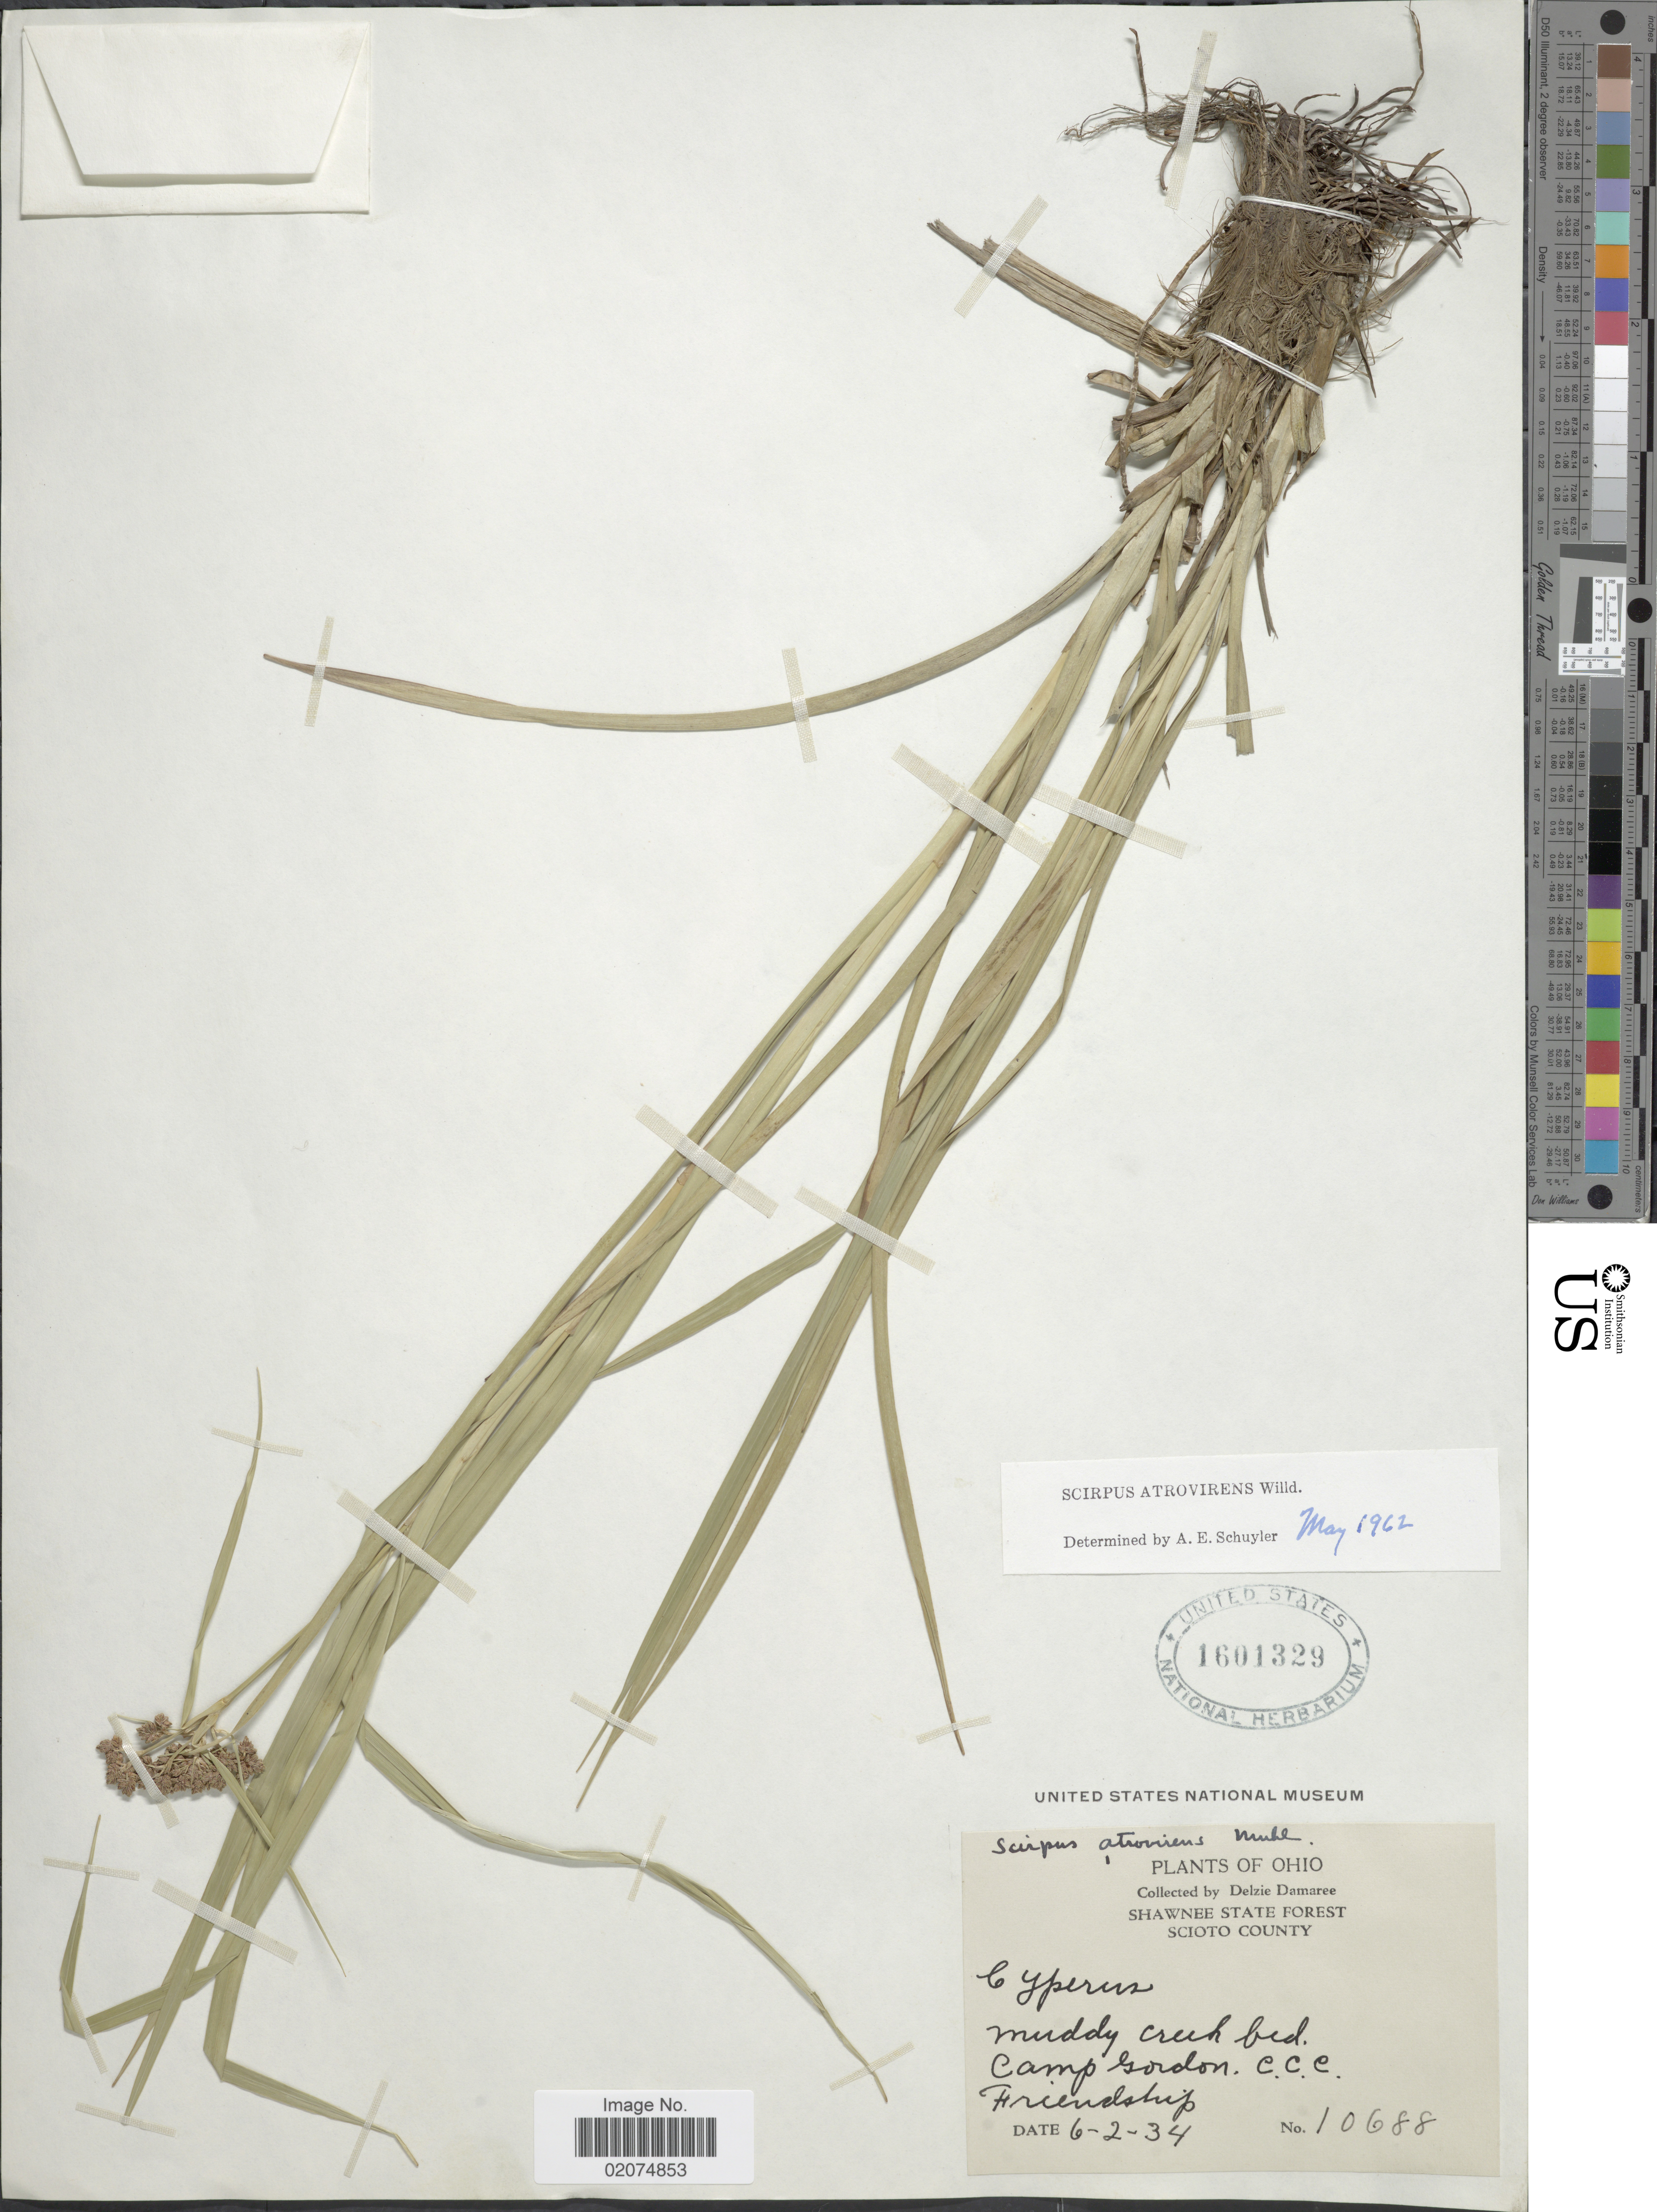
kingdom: Plantae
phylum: Tracheophyta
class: Liliopsida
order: Poales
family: Cyperaceae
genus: Scirpus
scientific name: Scirpus atrovirens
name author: Willd.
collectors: D. Demaree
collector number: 10688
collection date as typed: Transcribed d/m/y: 2/6/34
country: United States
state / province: Ohio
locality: Shawnee State Forest, Scioto County, Camp Gordon, C.C.C., Friendship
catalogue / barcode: US 1601329